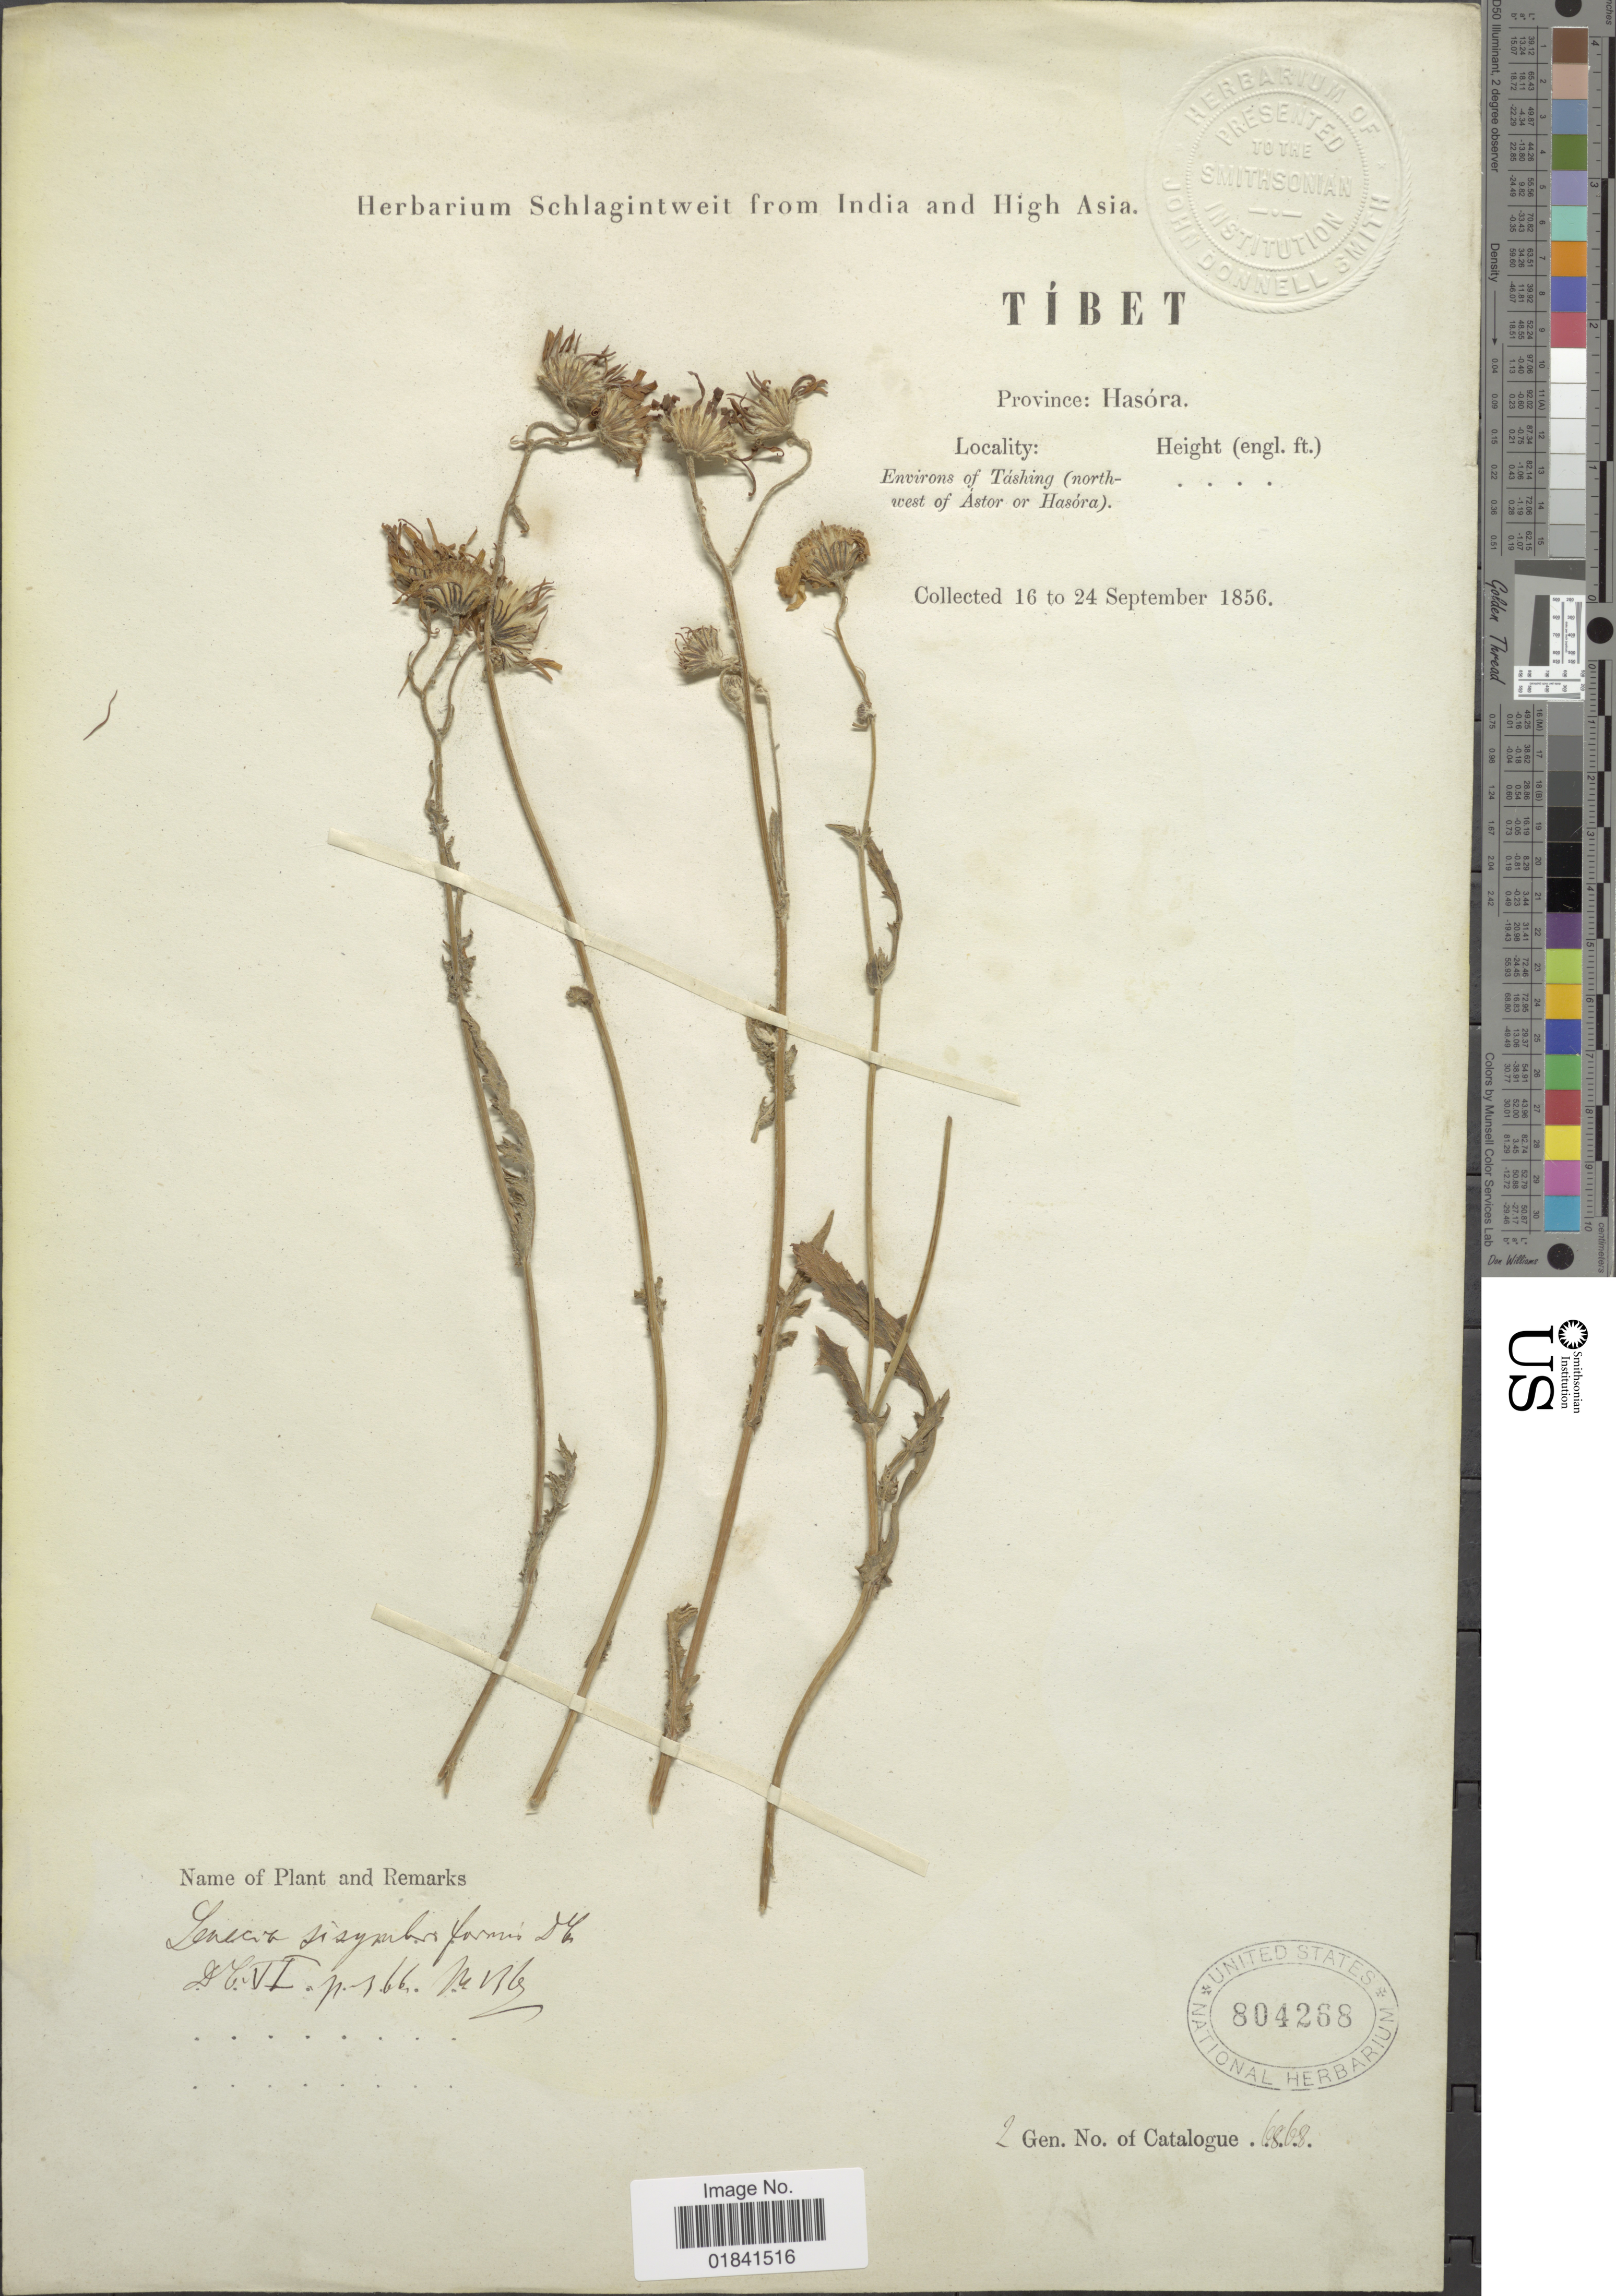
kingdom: Plantae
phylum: Tracheophyta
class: Magnoliopsida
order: Asterales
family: Asteraceae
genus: Senecio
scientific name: Senecio sisymbriiformis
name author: DC.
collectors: ex herb. Schlagintweit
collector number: Gen. No. of Catalogue 6868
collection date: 1856-09-16/1856-09-24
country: China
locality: Tibet, Province Hasora, Environs of Tashing (northwest of Astor or Hasora)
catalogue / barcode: US 804268